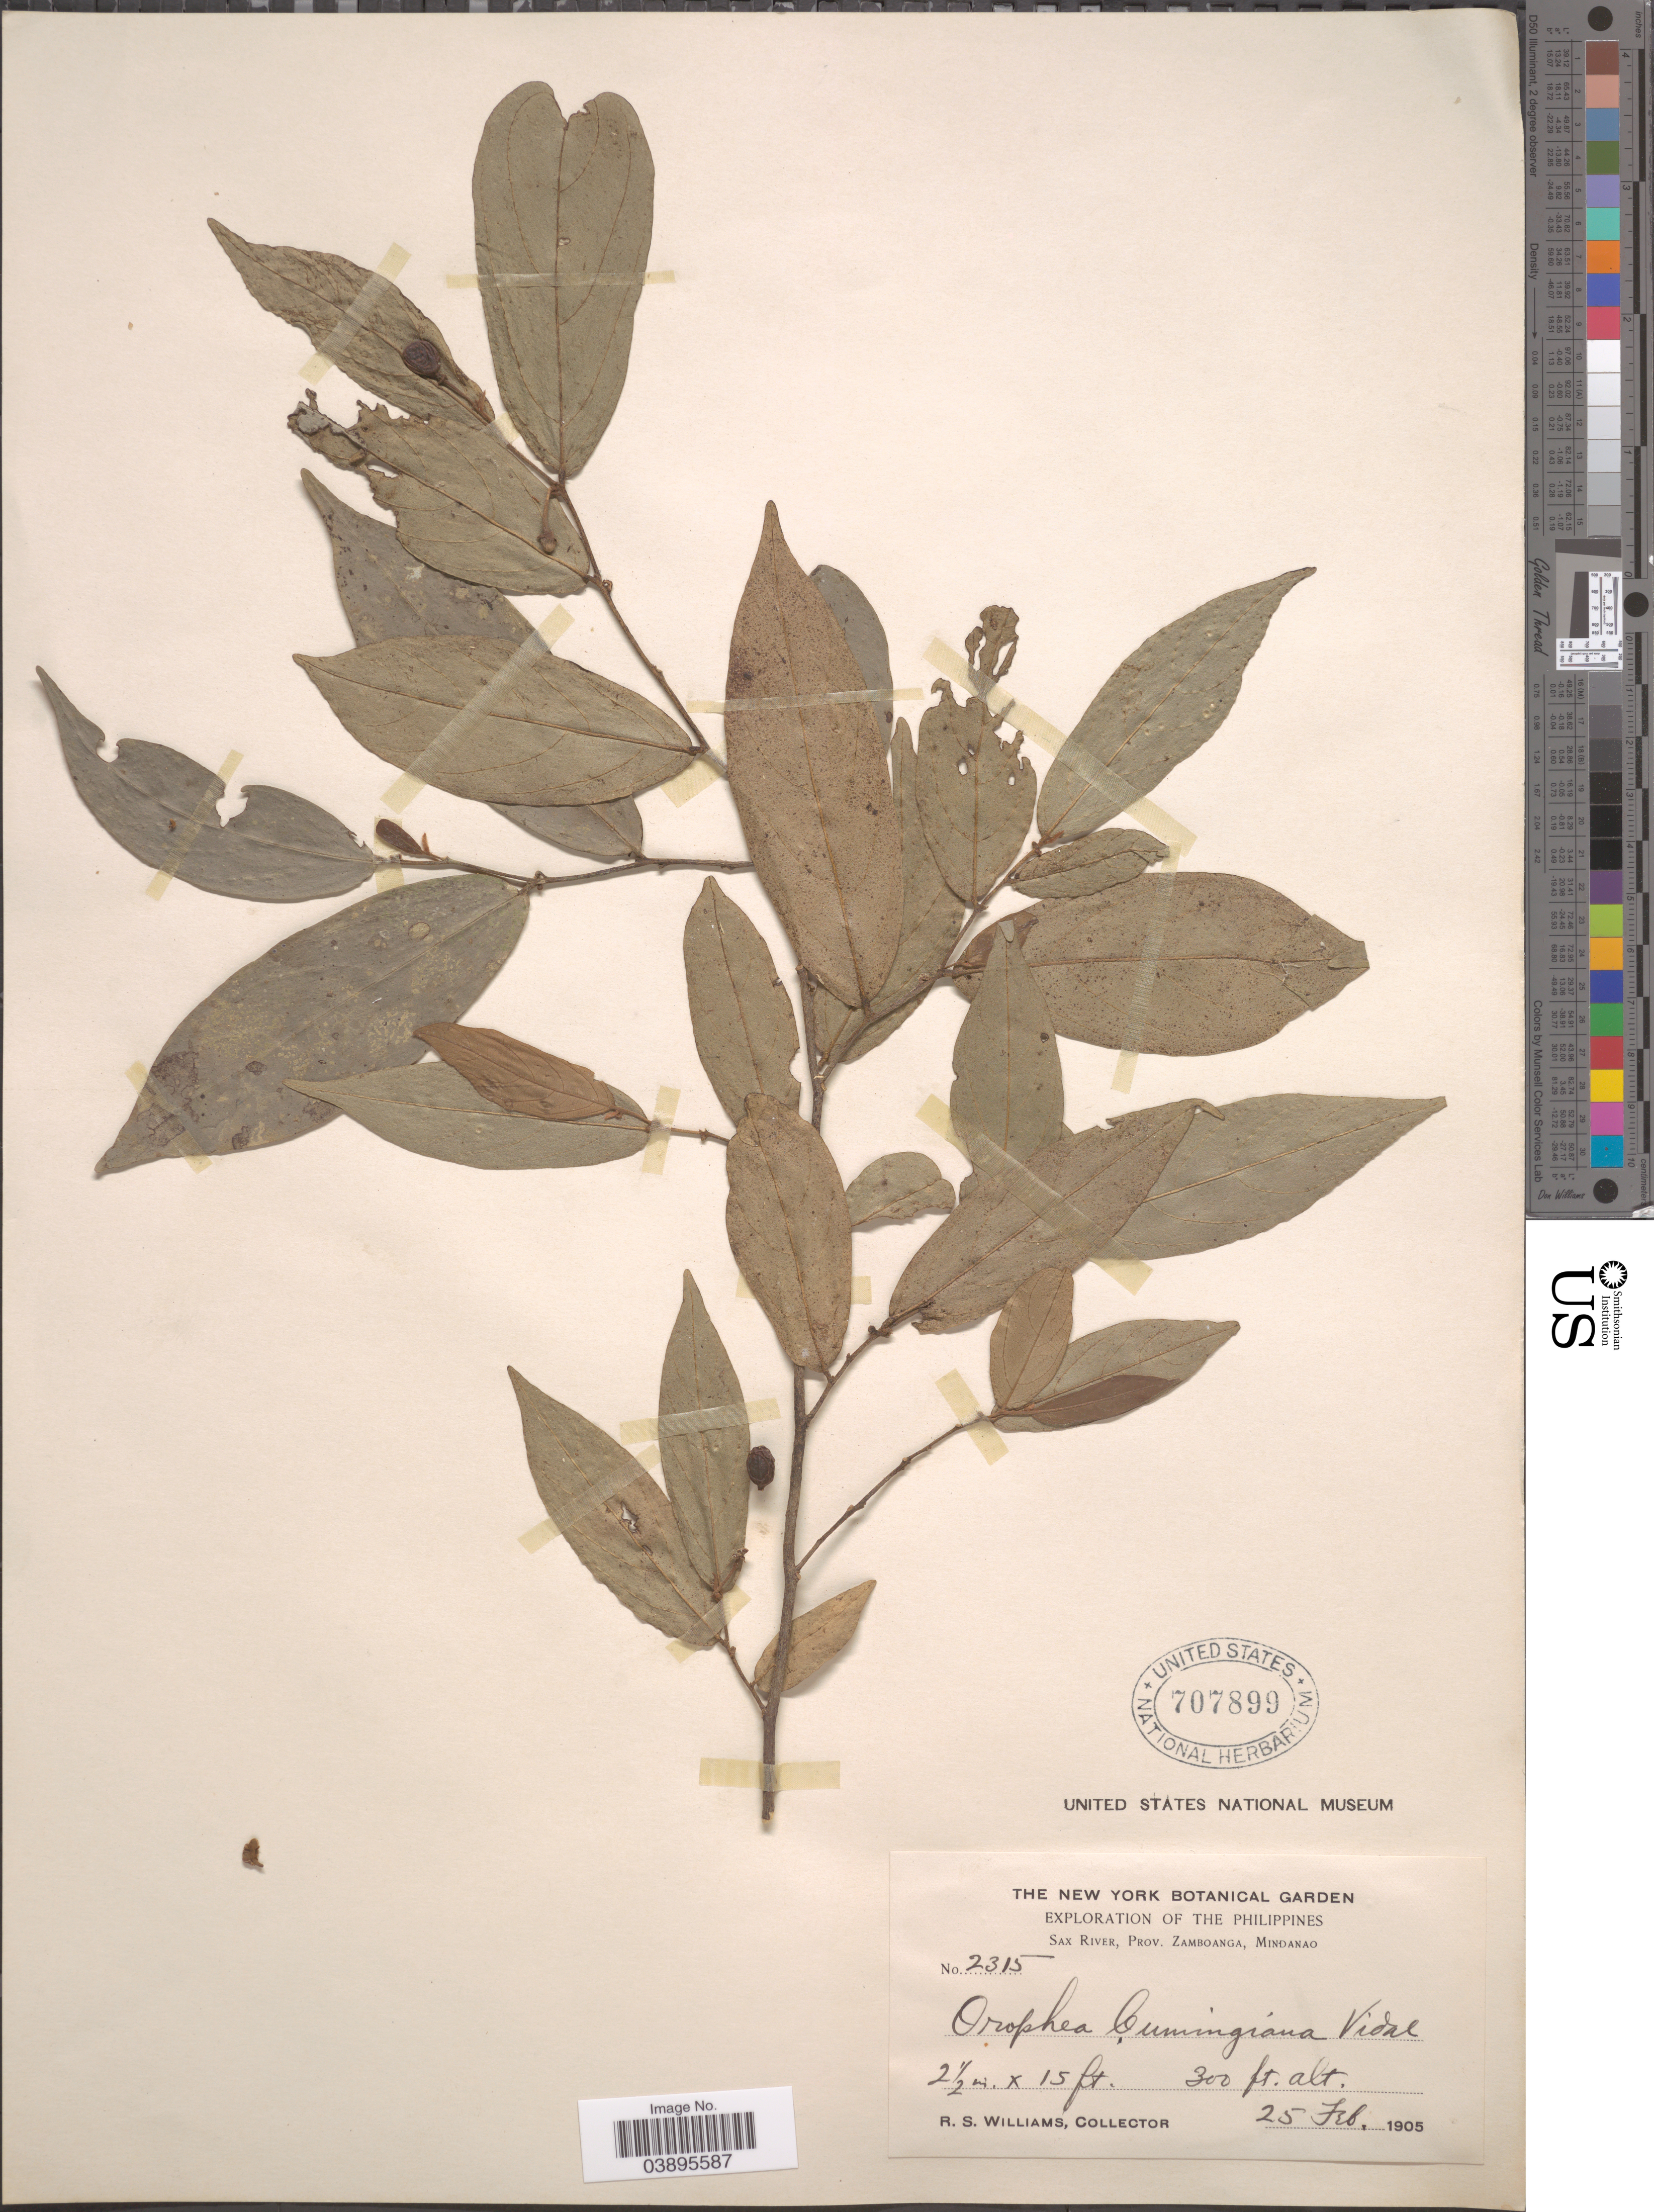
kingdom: Plantae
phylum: Tracheophyta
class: Magnoliopsida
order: Magnoliales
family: Annonaceae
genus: Orophea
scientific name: Orophea cumingiana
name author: S. Vidal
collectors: R. S. Williams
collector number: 2315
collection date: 1905-02-25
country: Philippines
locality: Sax River, Prov. Zamboanga, Mindanao.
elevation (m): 91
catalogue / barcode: US 707899